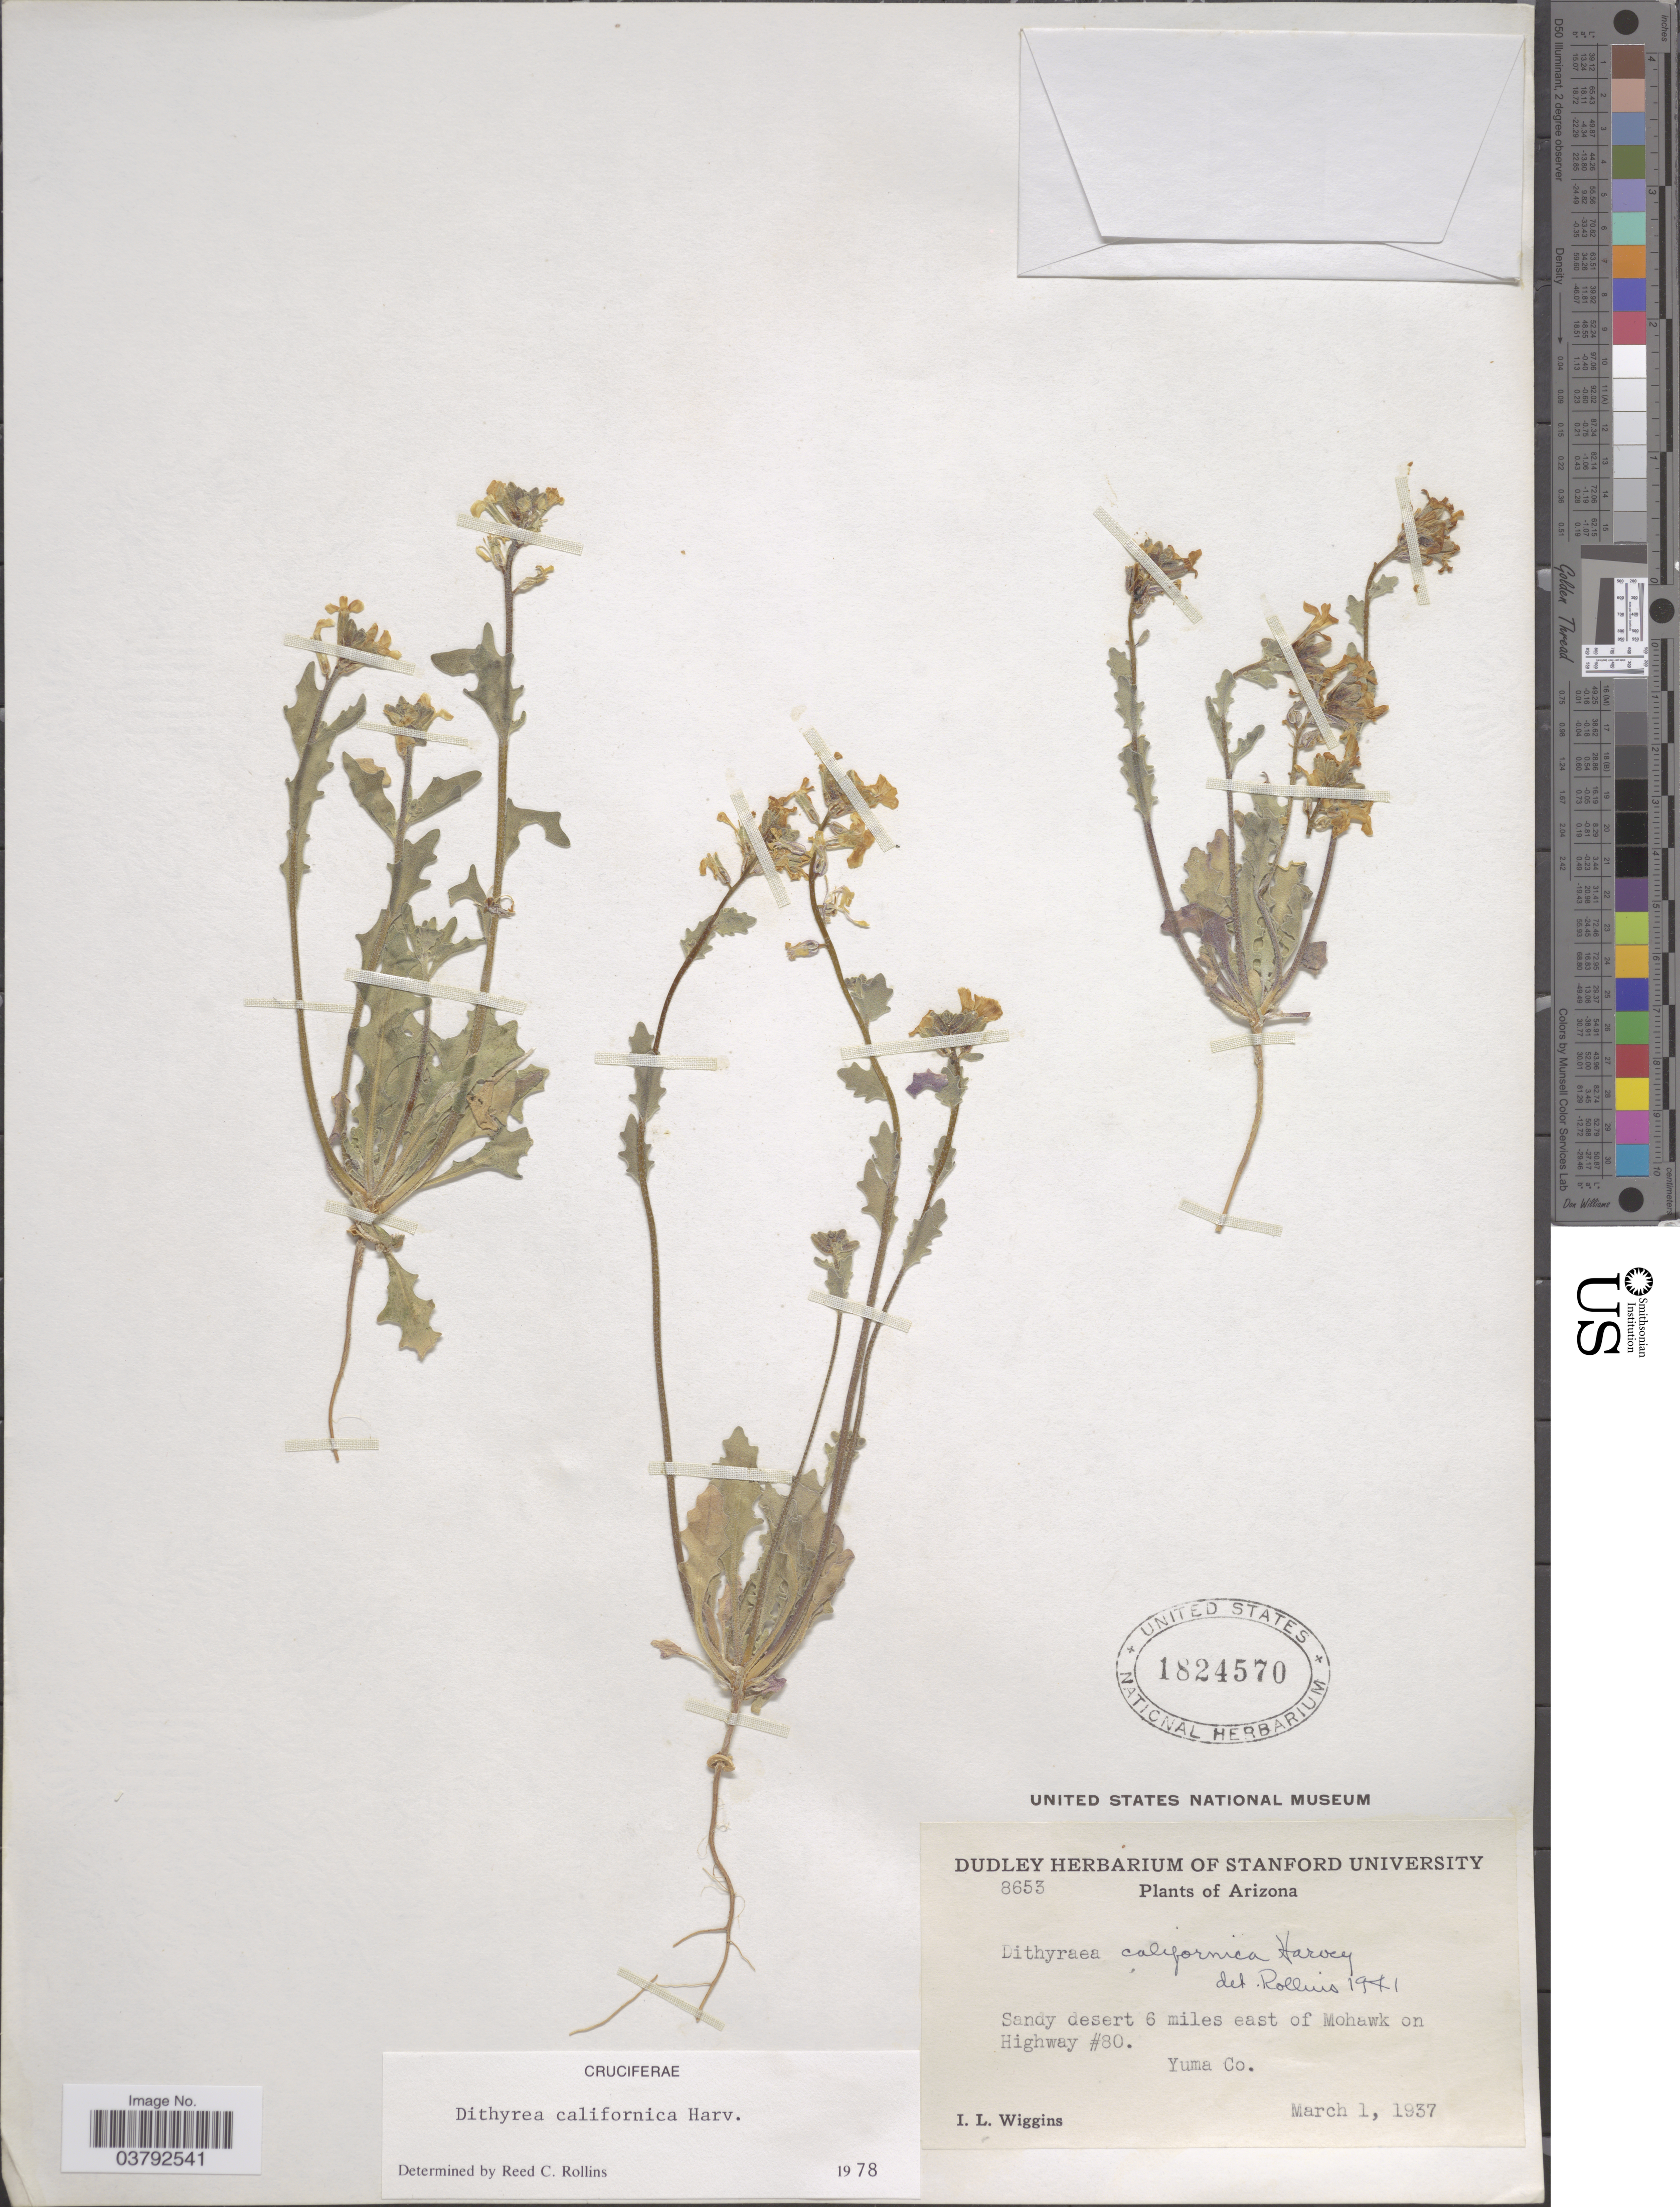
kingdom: Plantae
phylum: Tracheophyta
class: Magnoliopsida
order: Brassicales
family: Brassicaceae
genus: Dithyrea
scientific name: Dithyrea californica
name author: Harv.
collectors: I. L. Wiggins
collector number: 8653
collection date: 1937-03-01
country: United States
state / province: Arizona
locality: Sandy desert 6 miles east of Mohawk on Highway #80.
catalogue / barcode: US 1824570